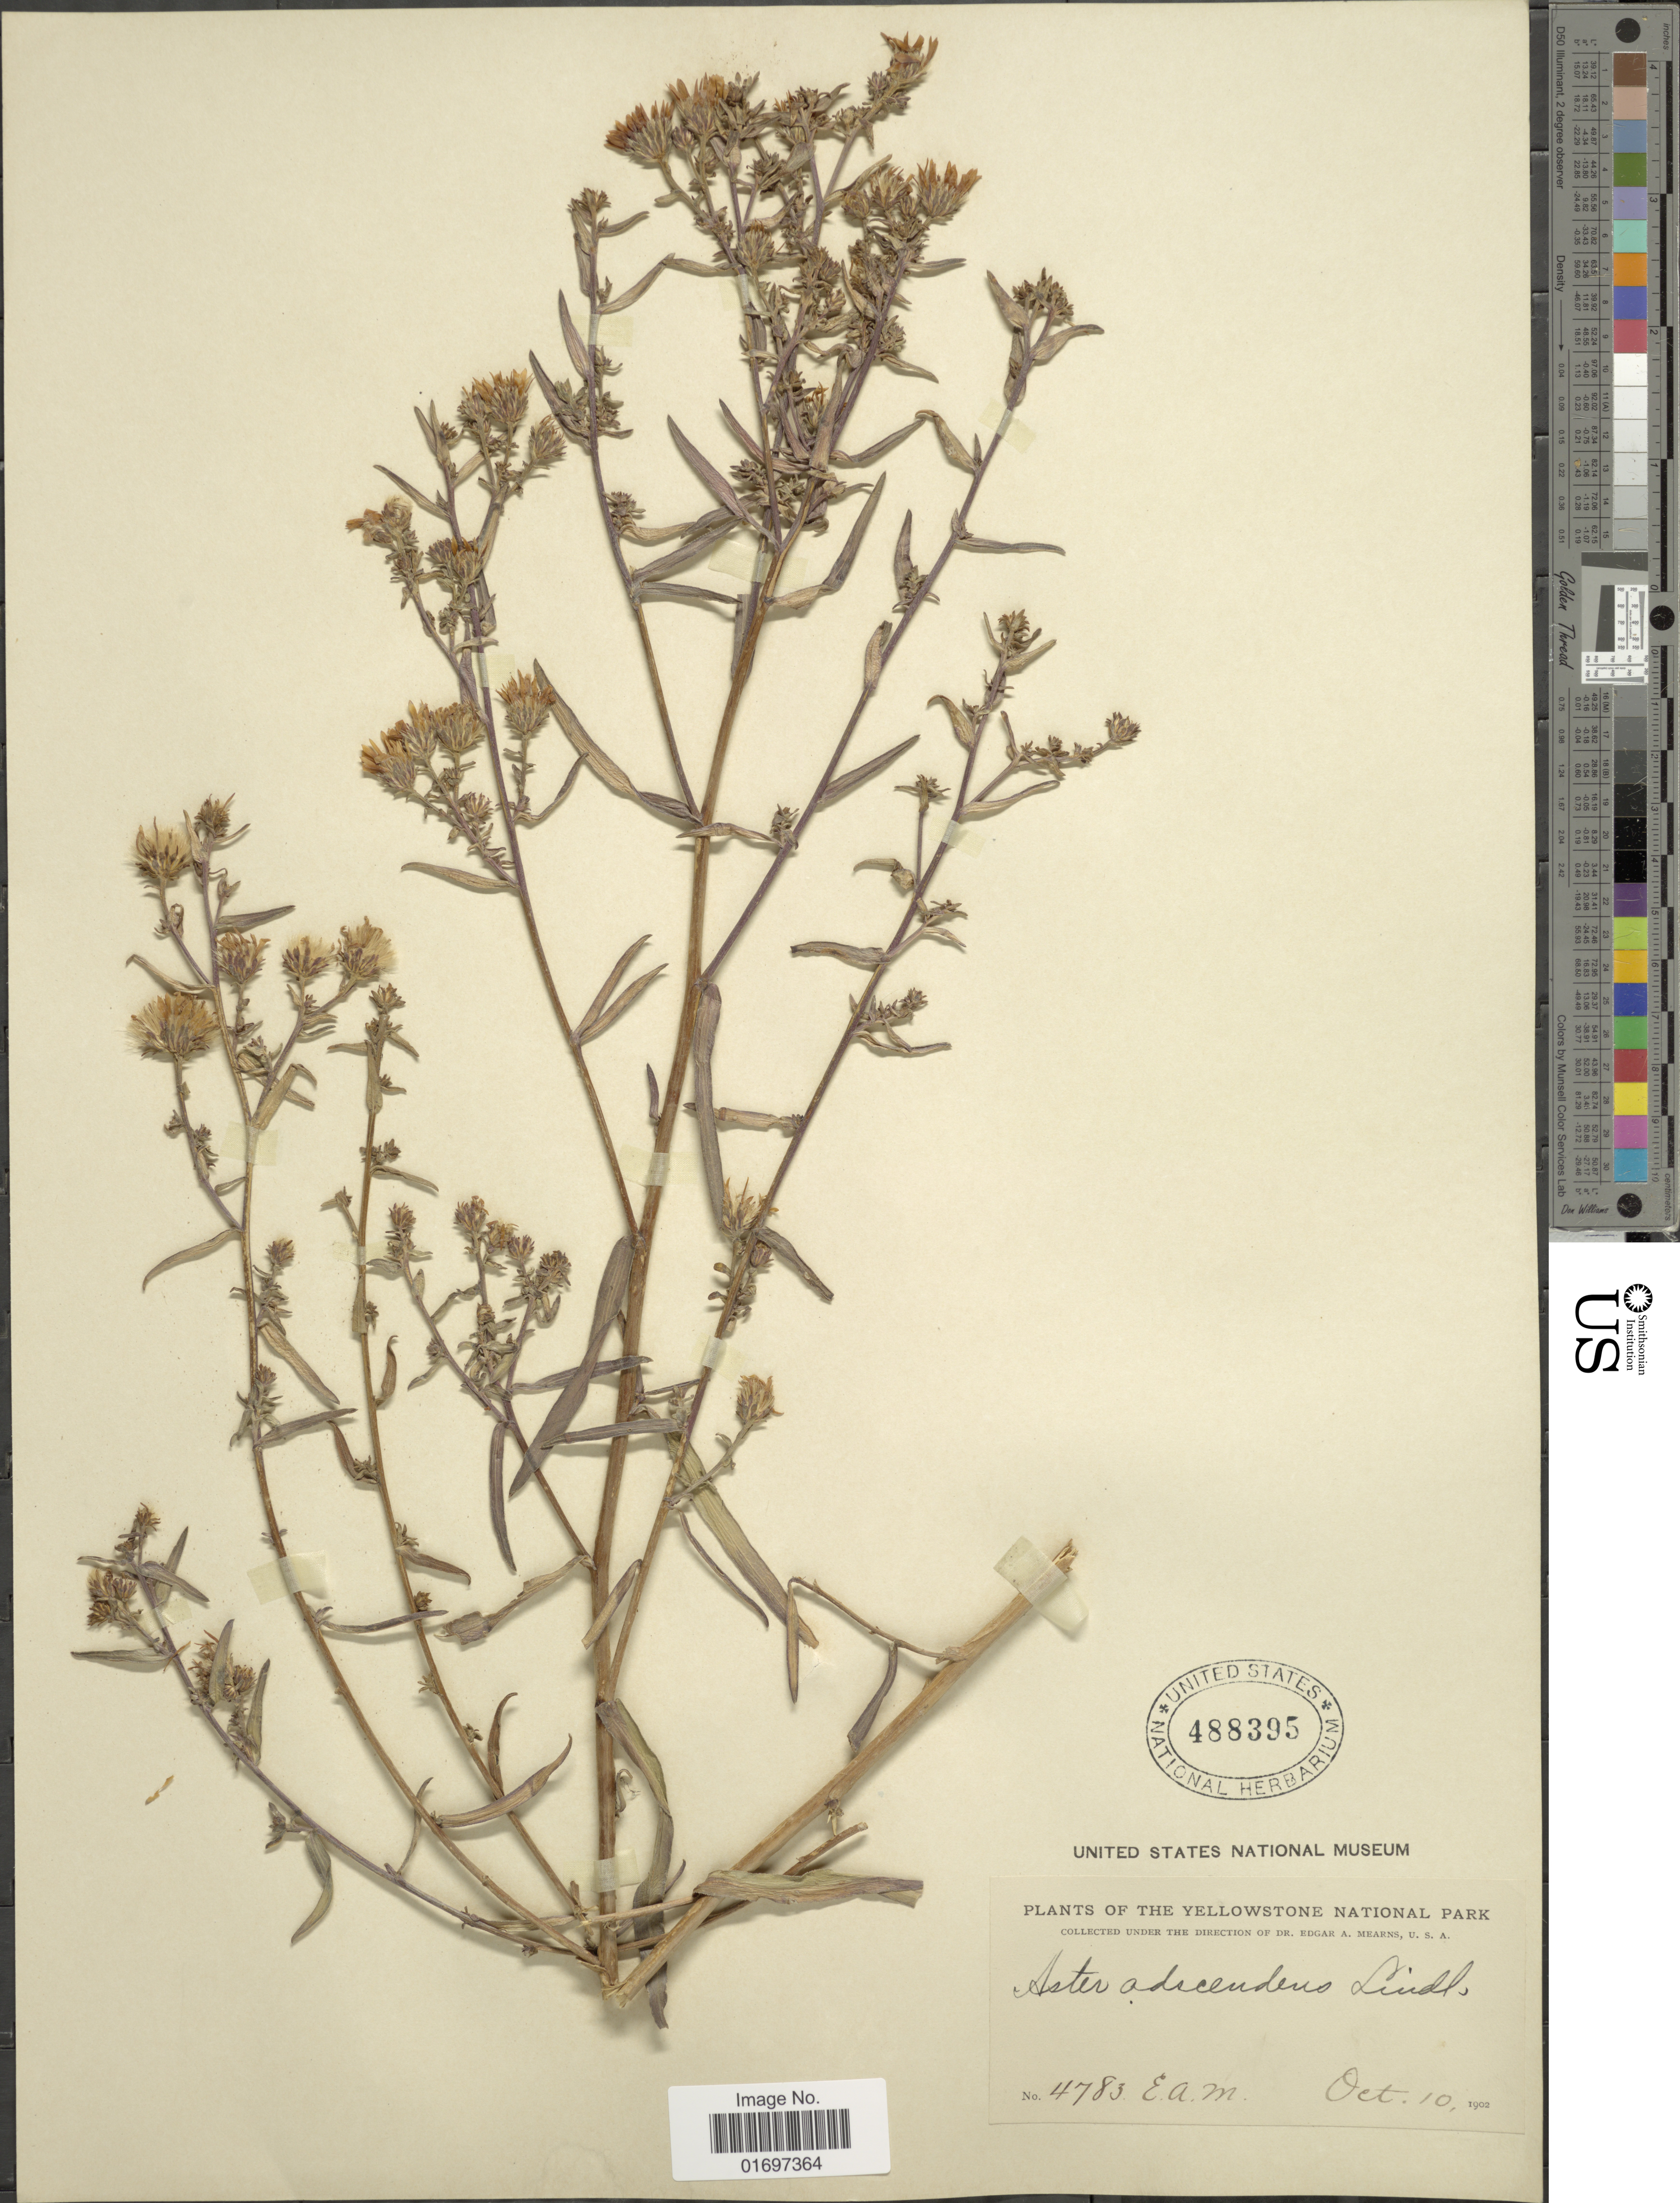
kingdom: Plantae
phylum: Tracheophyta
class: Magnoliopsida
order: Asterales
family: Asteraceae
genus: Symphyotrichum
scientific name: Symphyotrichum ascendens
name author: (Lindl.) G.L. Nesom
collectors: E. A. Mearns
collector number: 4783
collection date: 1902-10-10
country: United States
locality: Yellowstone National Park.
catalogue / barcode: US 488395